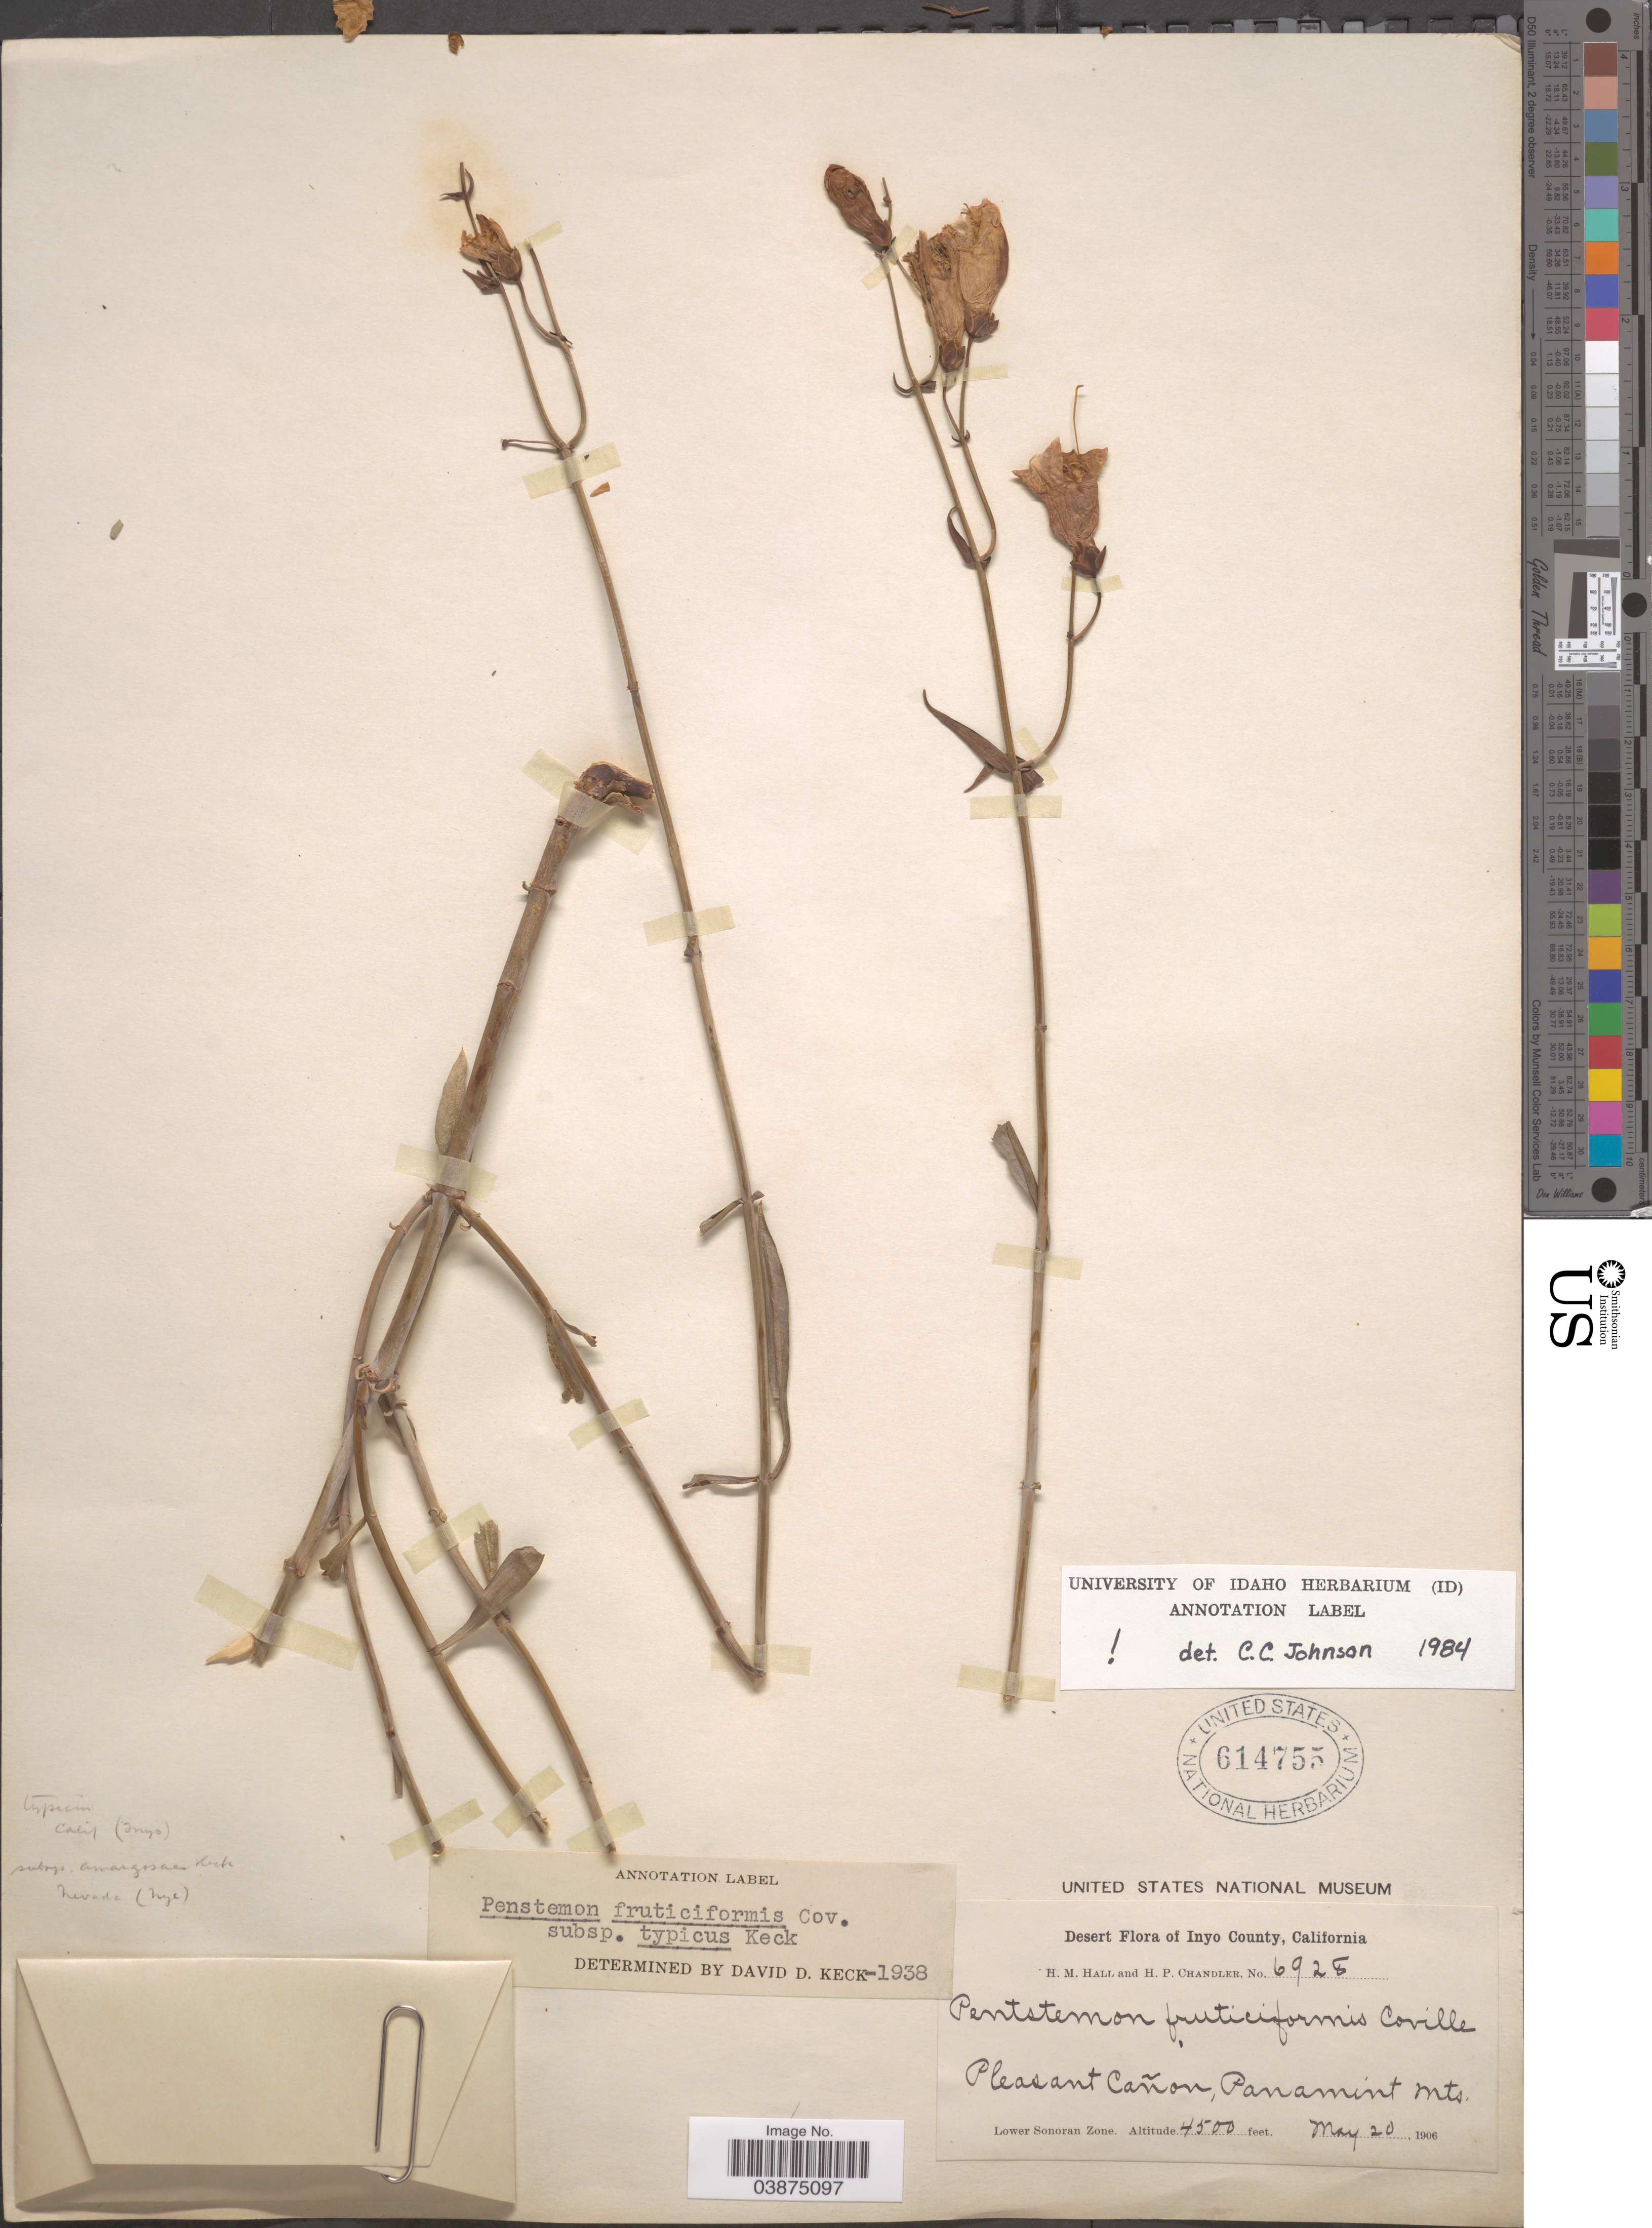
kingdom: Plantae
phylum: Tracheophyta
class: Magnoliopsida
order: Lamiales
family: Plantaginaceae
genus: Penstemon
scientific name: Penstemon fruticiformis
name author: Coville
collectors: H. M. Hall & H. Chandler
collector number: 6928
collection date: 1906-05-20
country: United States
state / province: California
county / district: Inyo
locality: Inyo County. Pleasant Cañon, Panamint Mts. Lower Sonoran Zone.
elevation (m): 1372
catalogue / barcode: US 614755